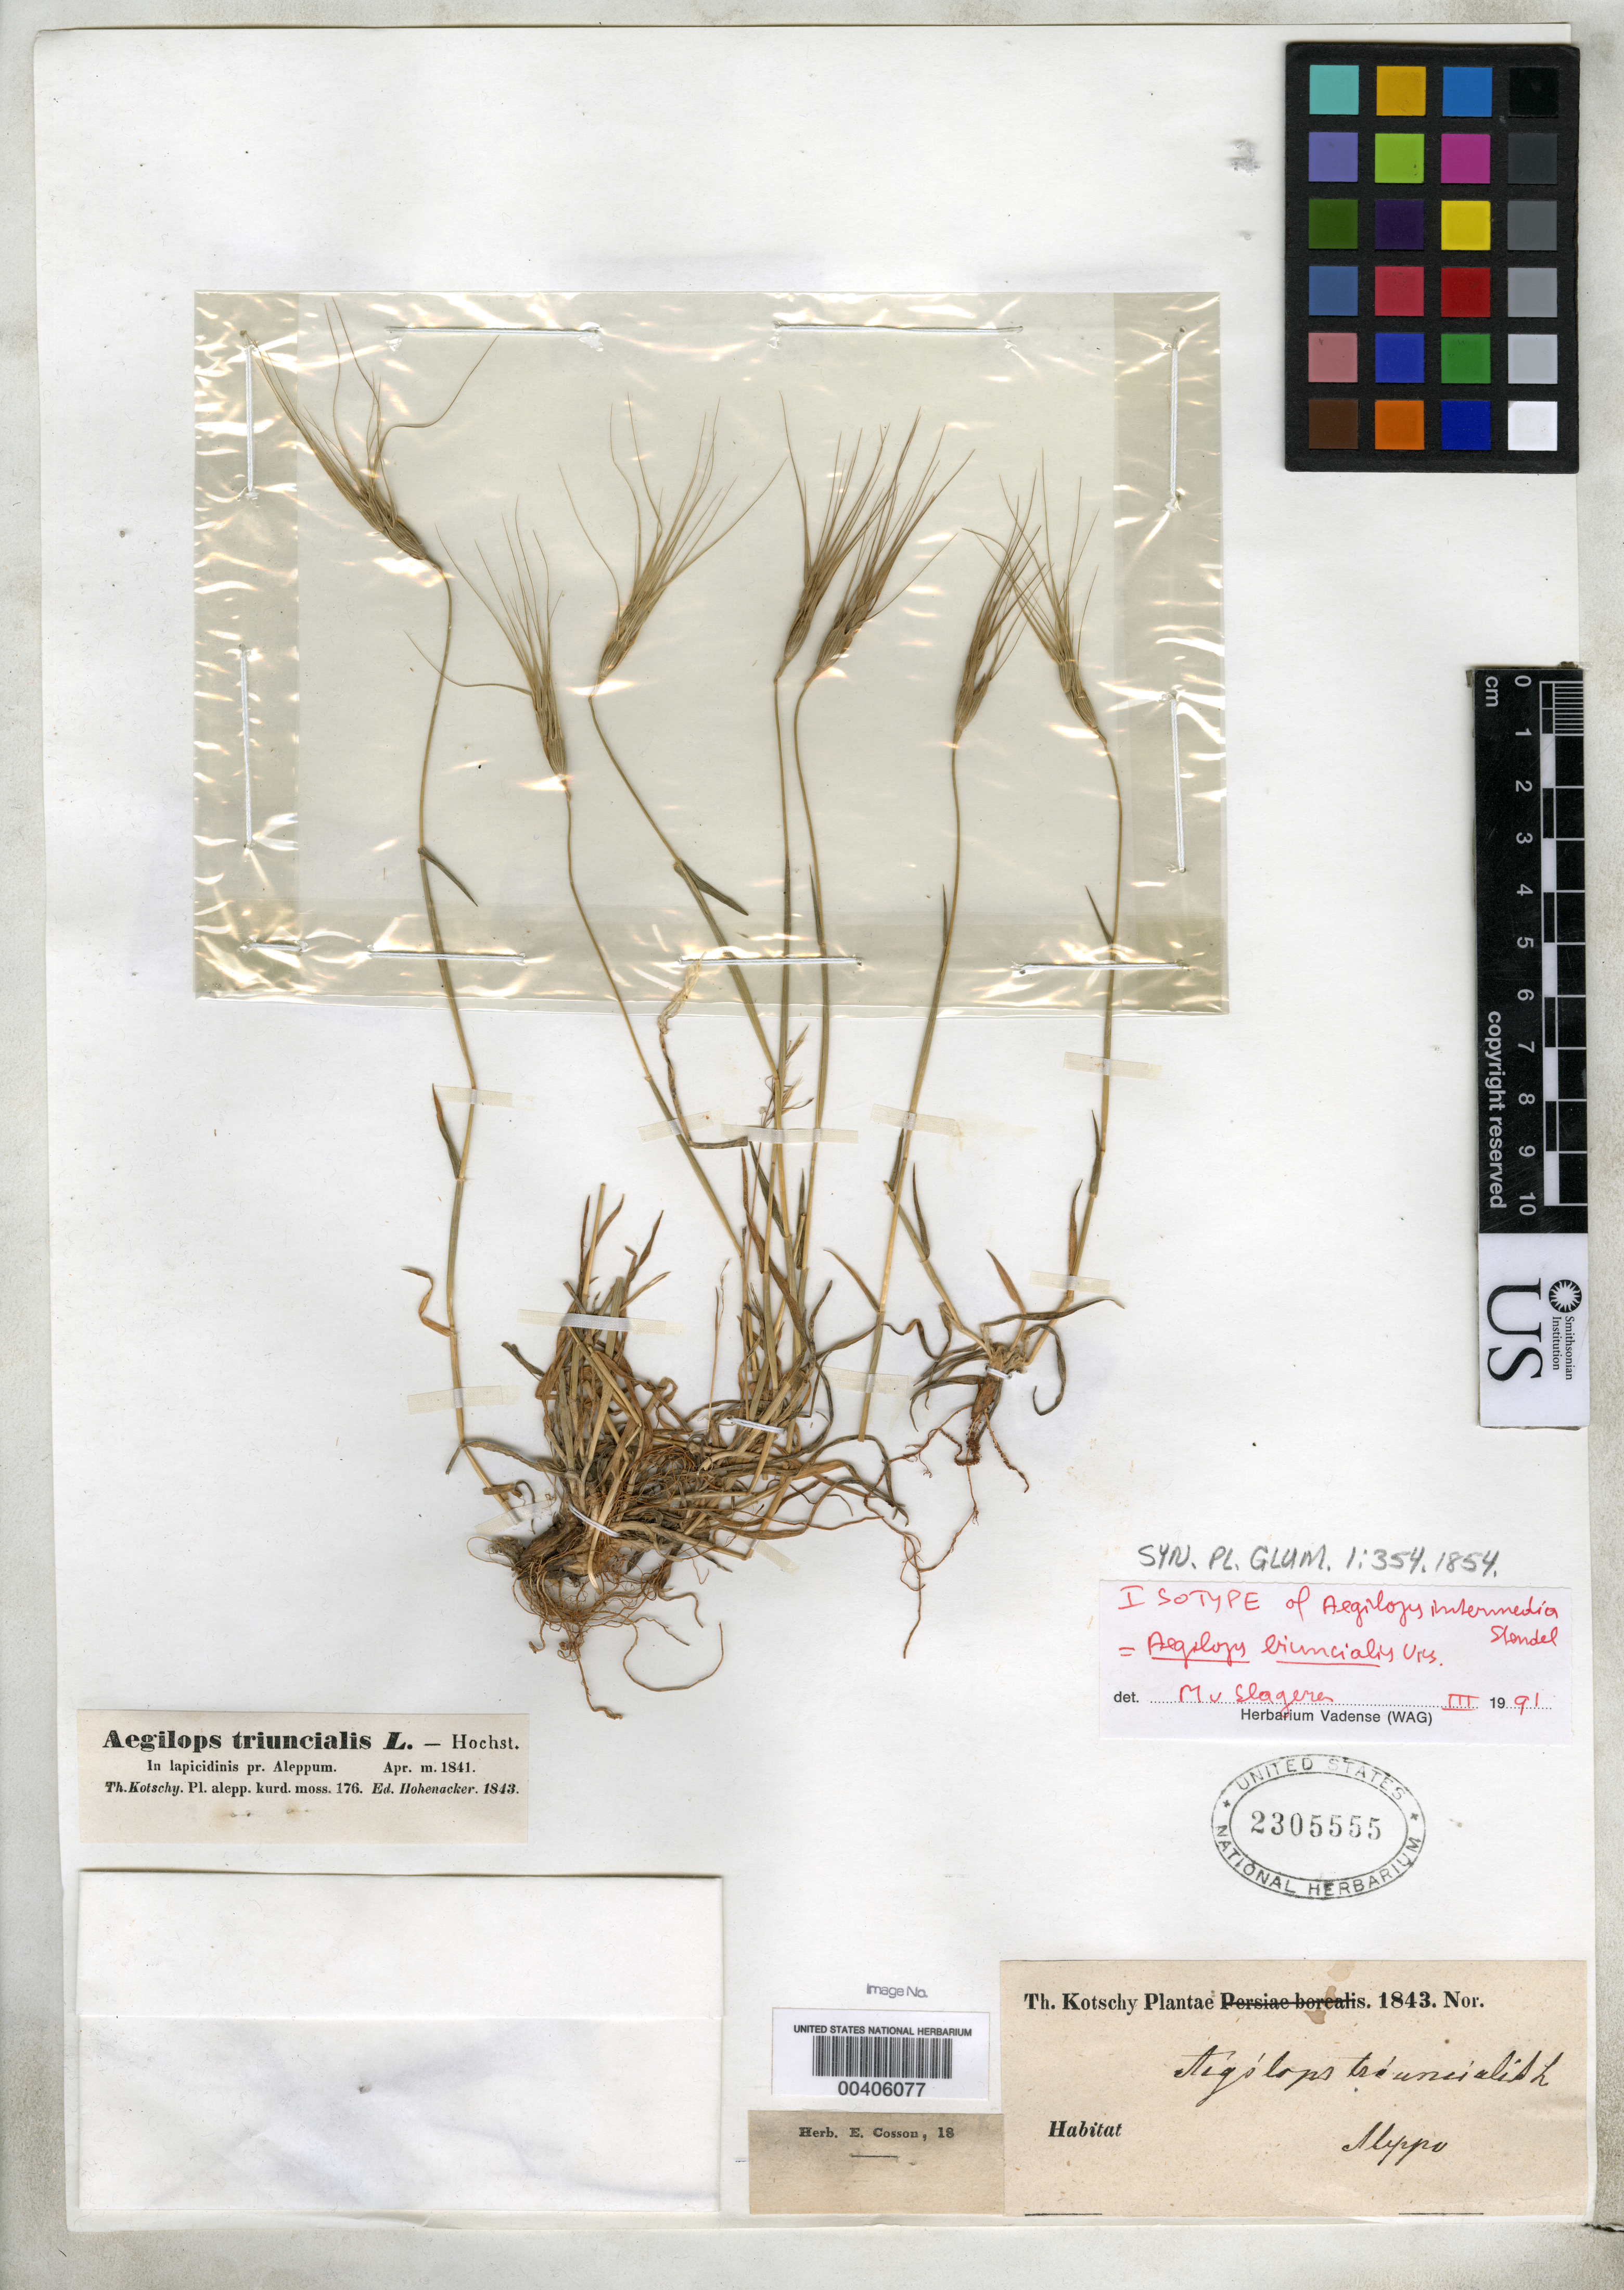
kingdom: Plantae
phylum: Tracheophyta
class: Liliopsida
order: Poales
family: Poaceae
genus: Aegilops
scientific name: Aegilops intermedia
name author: Steud.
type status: Isotype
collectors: K. G. Kotschy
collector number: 176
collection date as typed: Apr 1841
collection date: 1841-04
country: Syria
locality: Aleppo.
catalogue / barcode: US 2305555